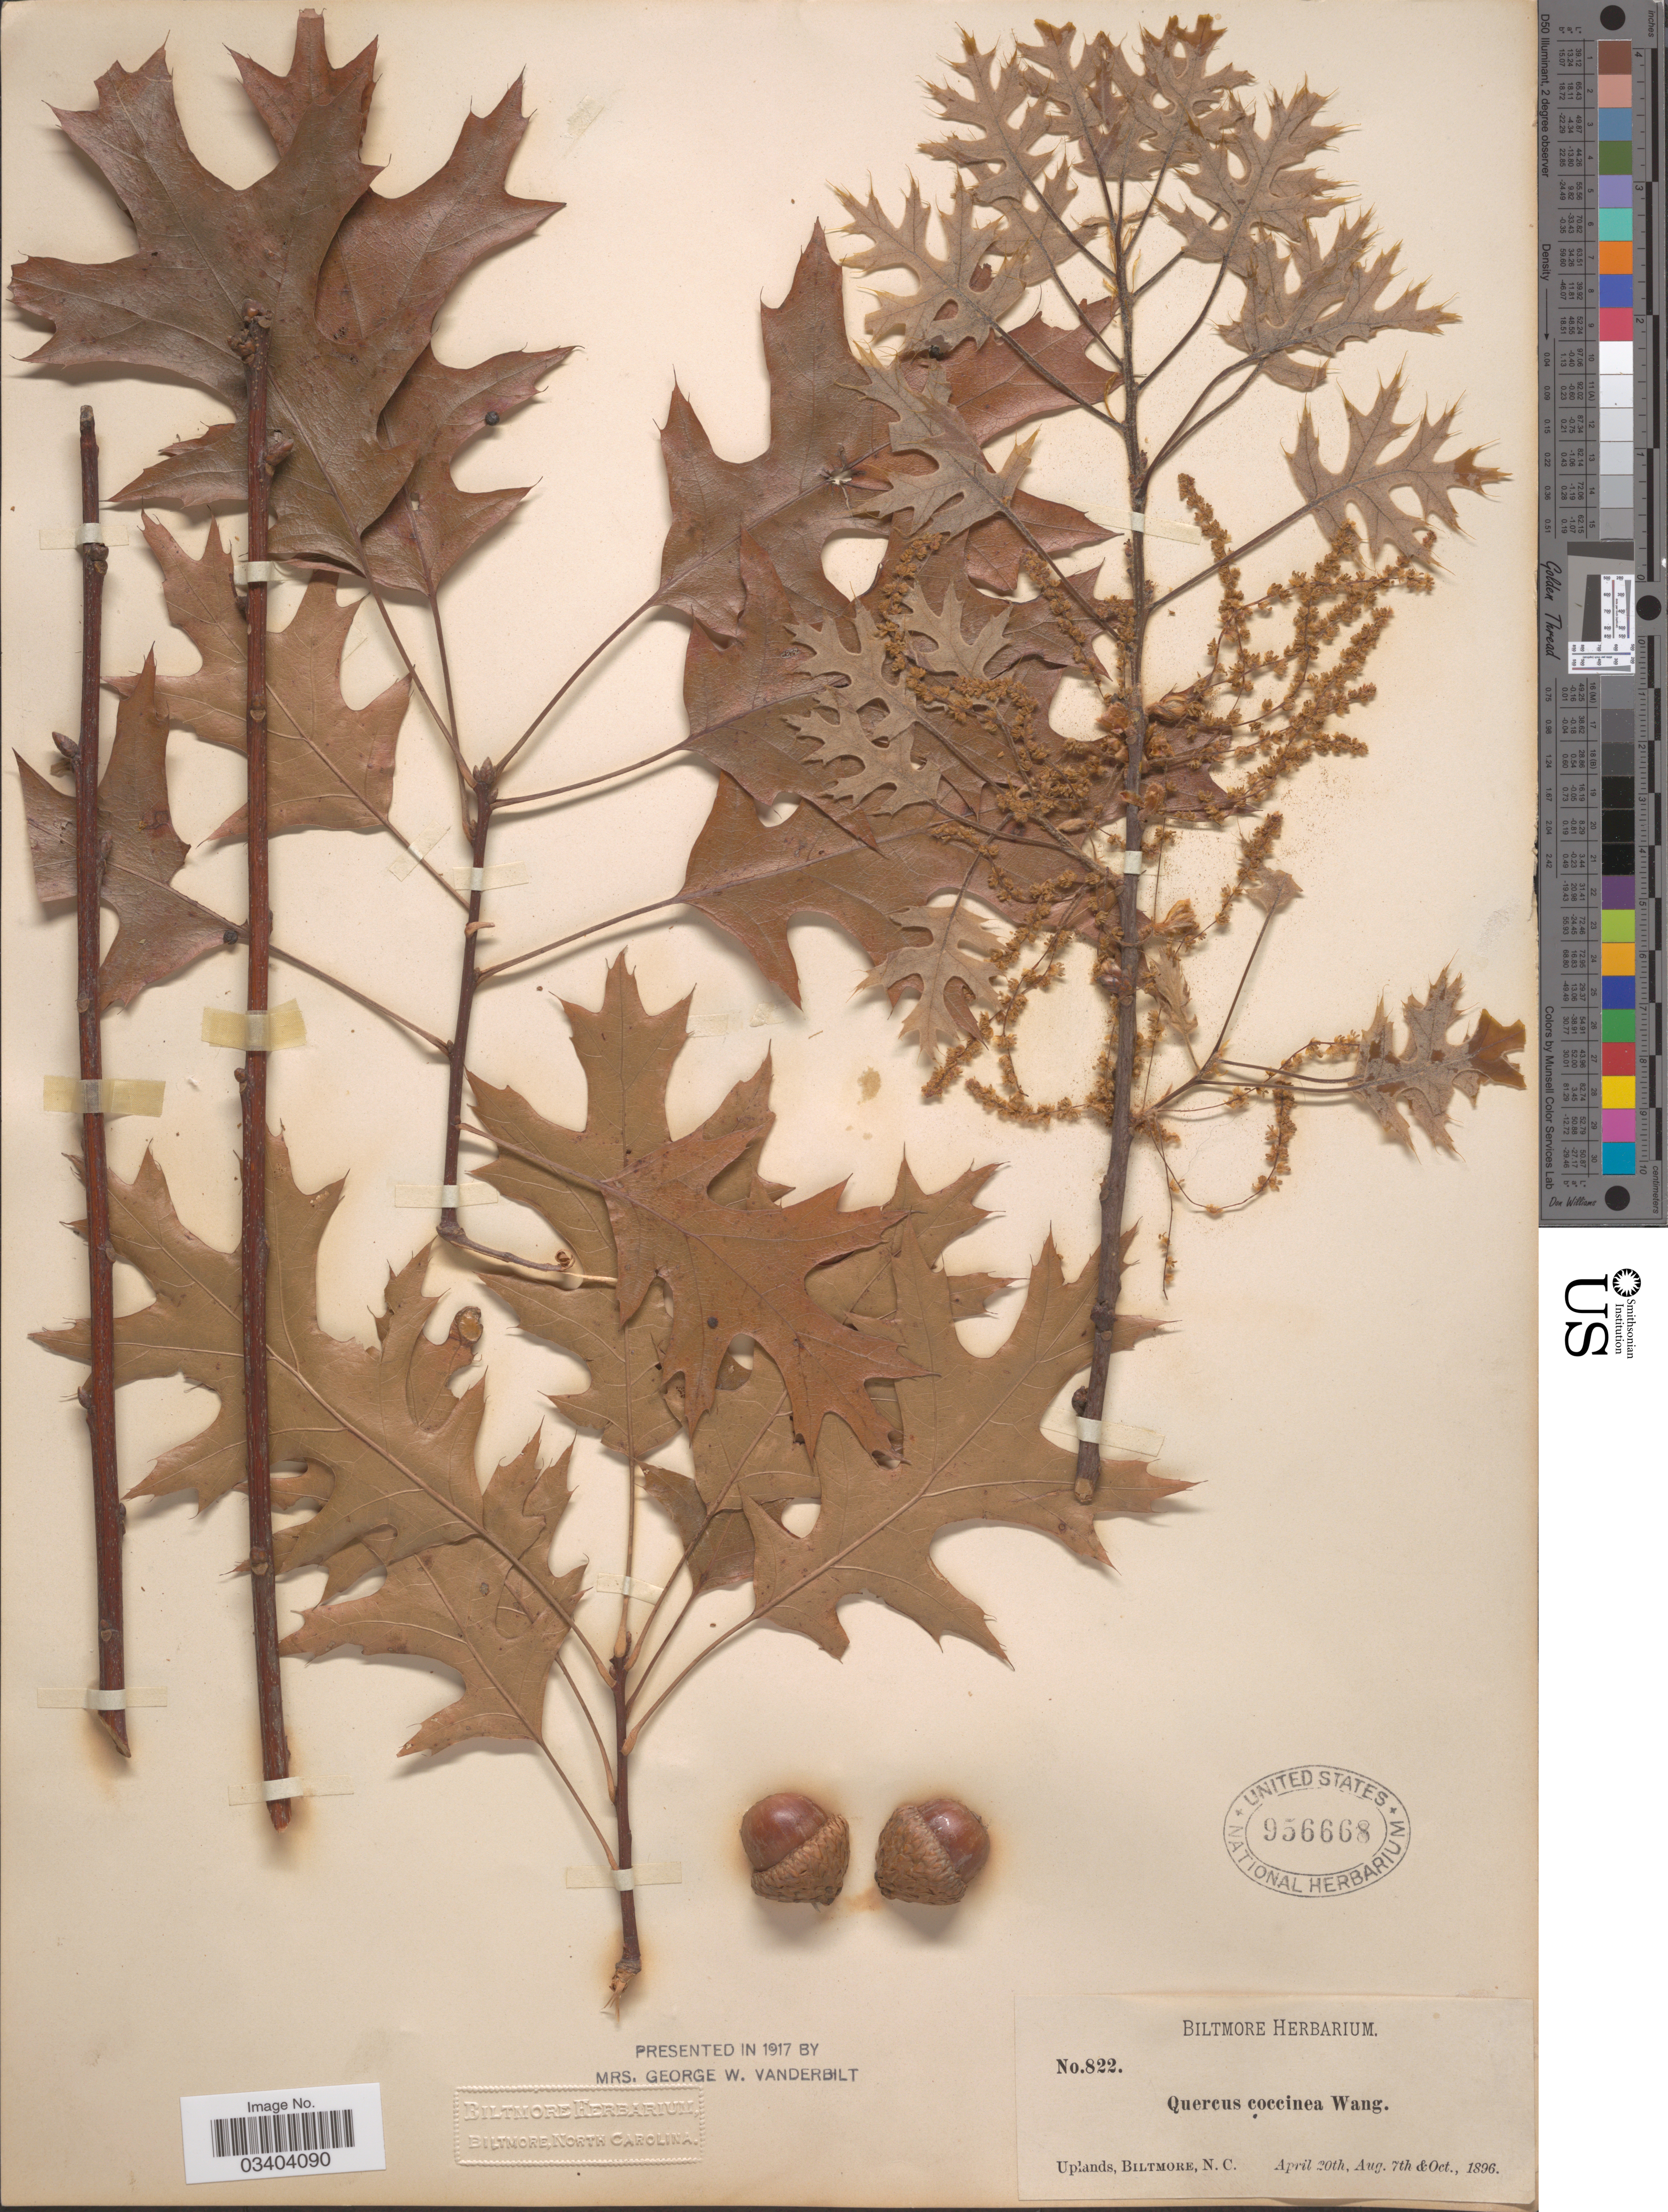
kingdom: Plantae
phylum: Tracheophyta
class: Magnoliopsida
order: Fagales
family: Fagaceae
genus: Quercus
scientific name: Quercus coccinea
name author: Münchh.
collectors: ex herb. Biltmore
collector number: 822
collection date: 1896-04-20/1896-10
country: United States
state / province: North Carolina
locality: Uplands, Biltmore.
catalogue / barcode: US 956668